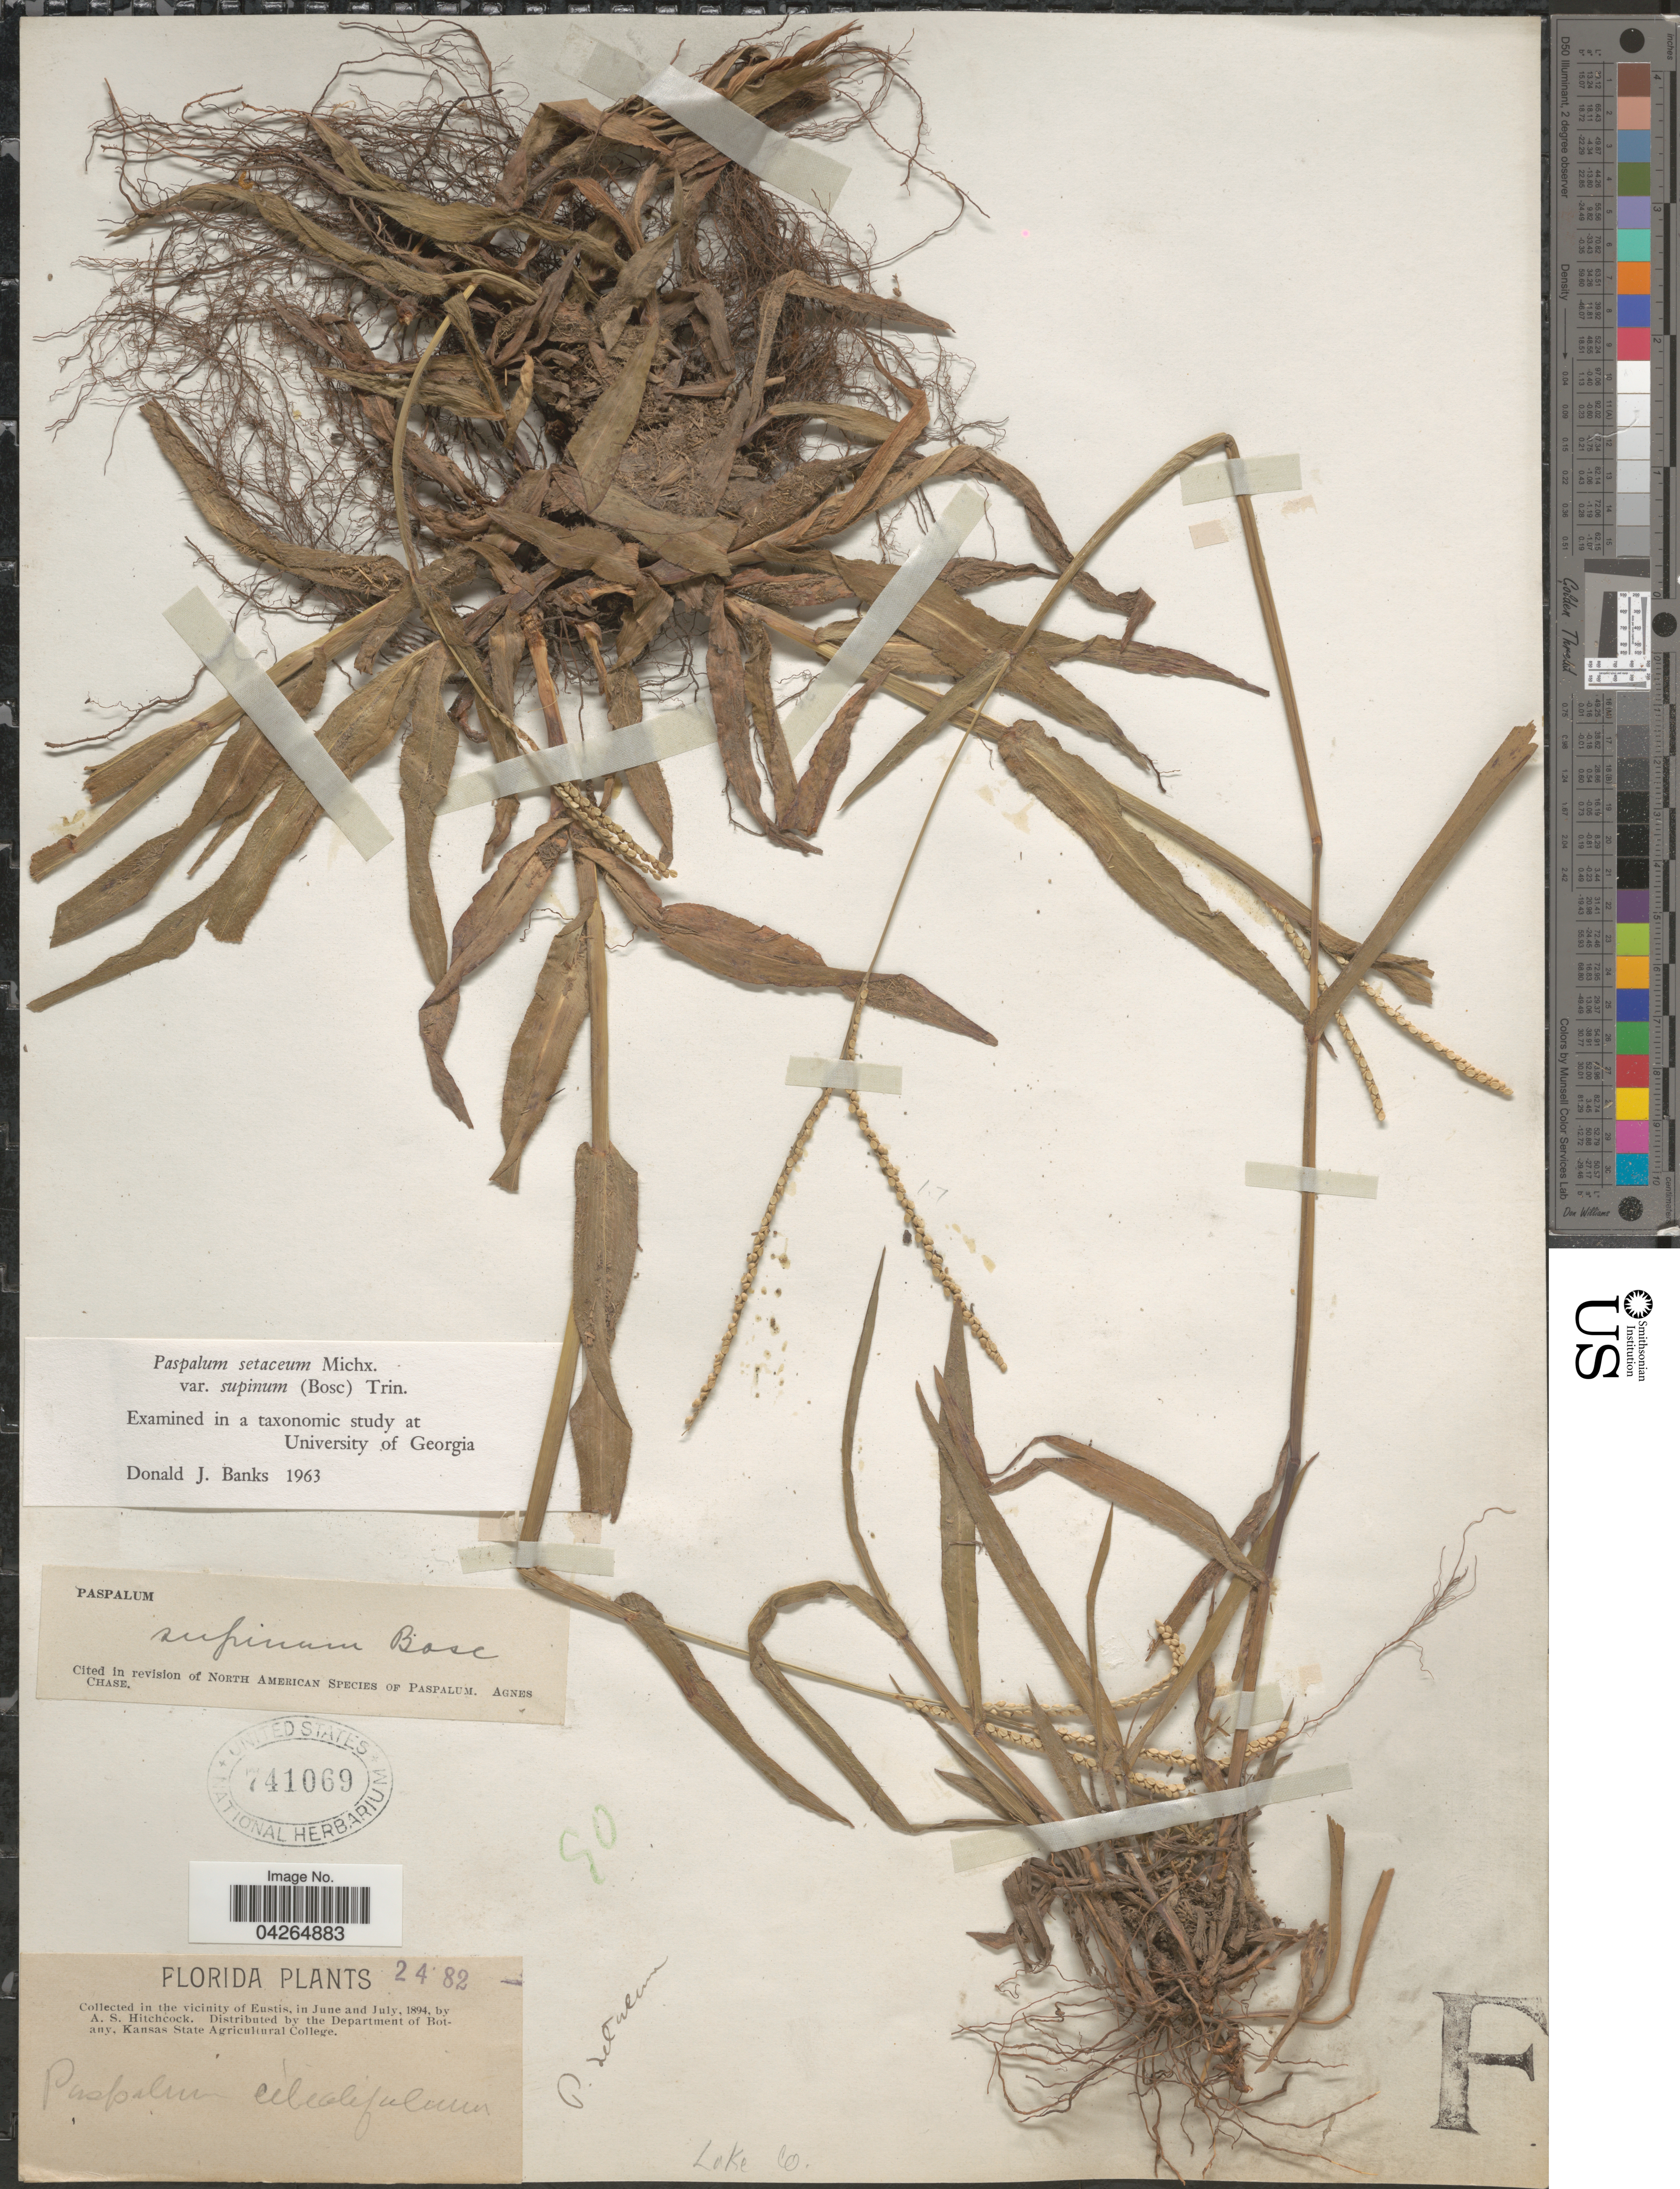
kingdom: Plantae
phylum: Tracheophyta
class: Liliopsida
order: Poales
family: Poaceae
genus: Paspalum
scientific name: Paspalum setaceum var. supinum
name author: (Bosc ex Poir.) Trin.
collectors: A. S. Hitchcock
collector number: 2482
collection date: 1894-06/1894-07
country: United States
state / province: Florida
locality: In the vicinity of Eustis. Lake Co.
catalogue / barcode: US 741069